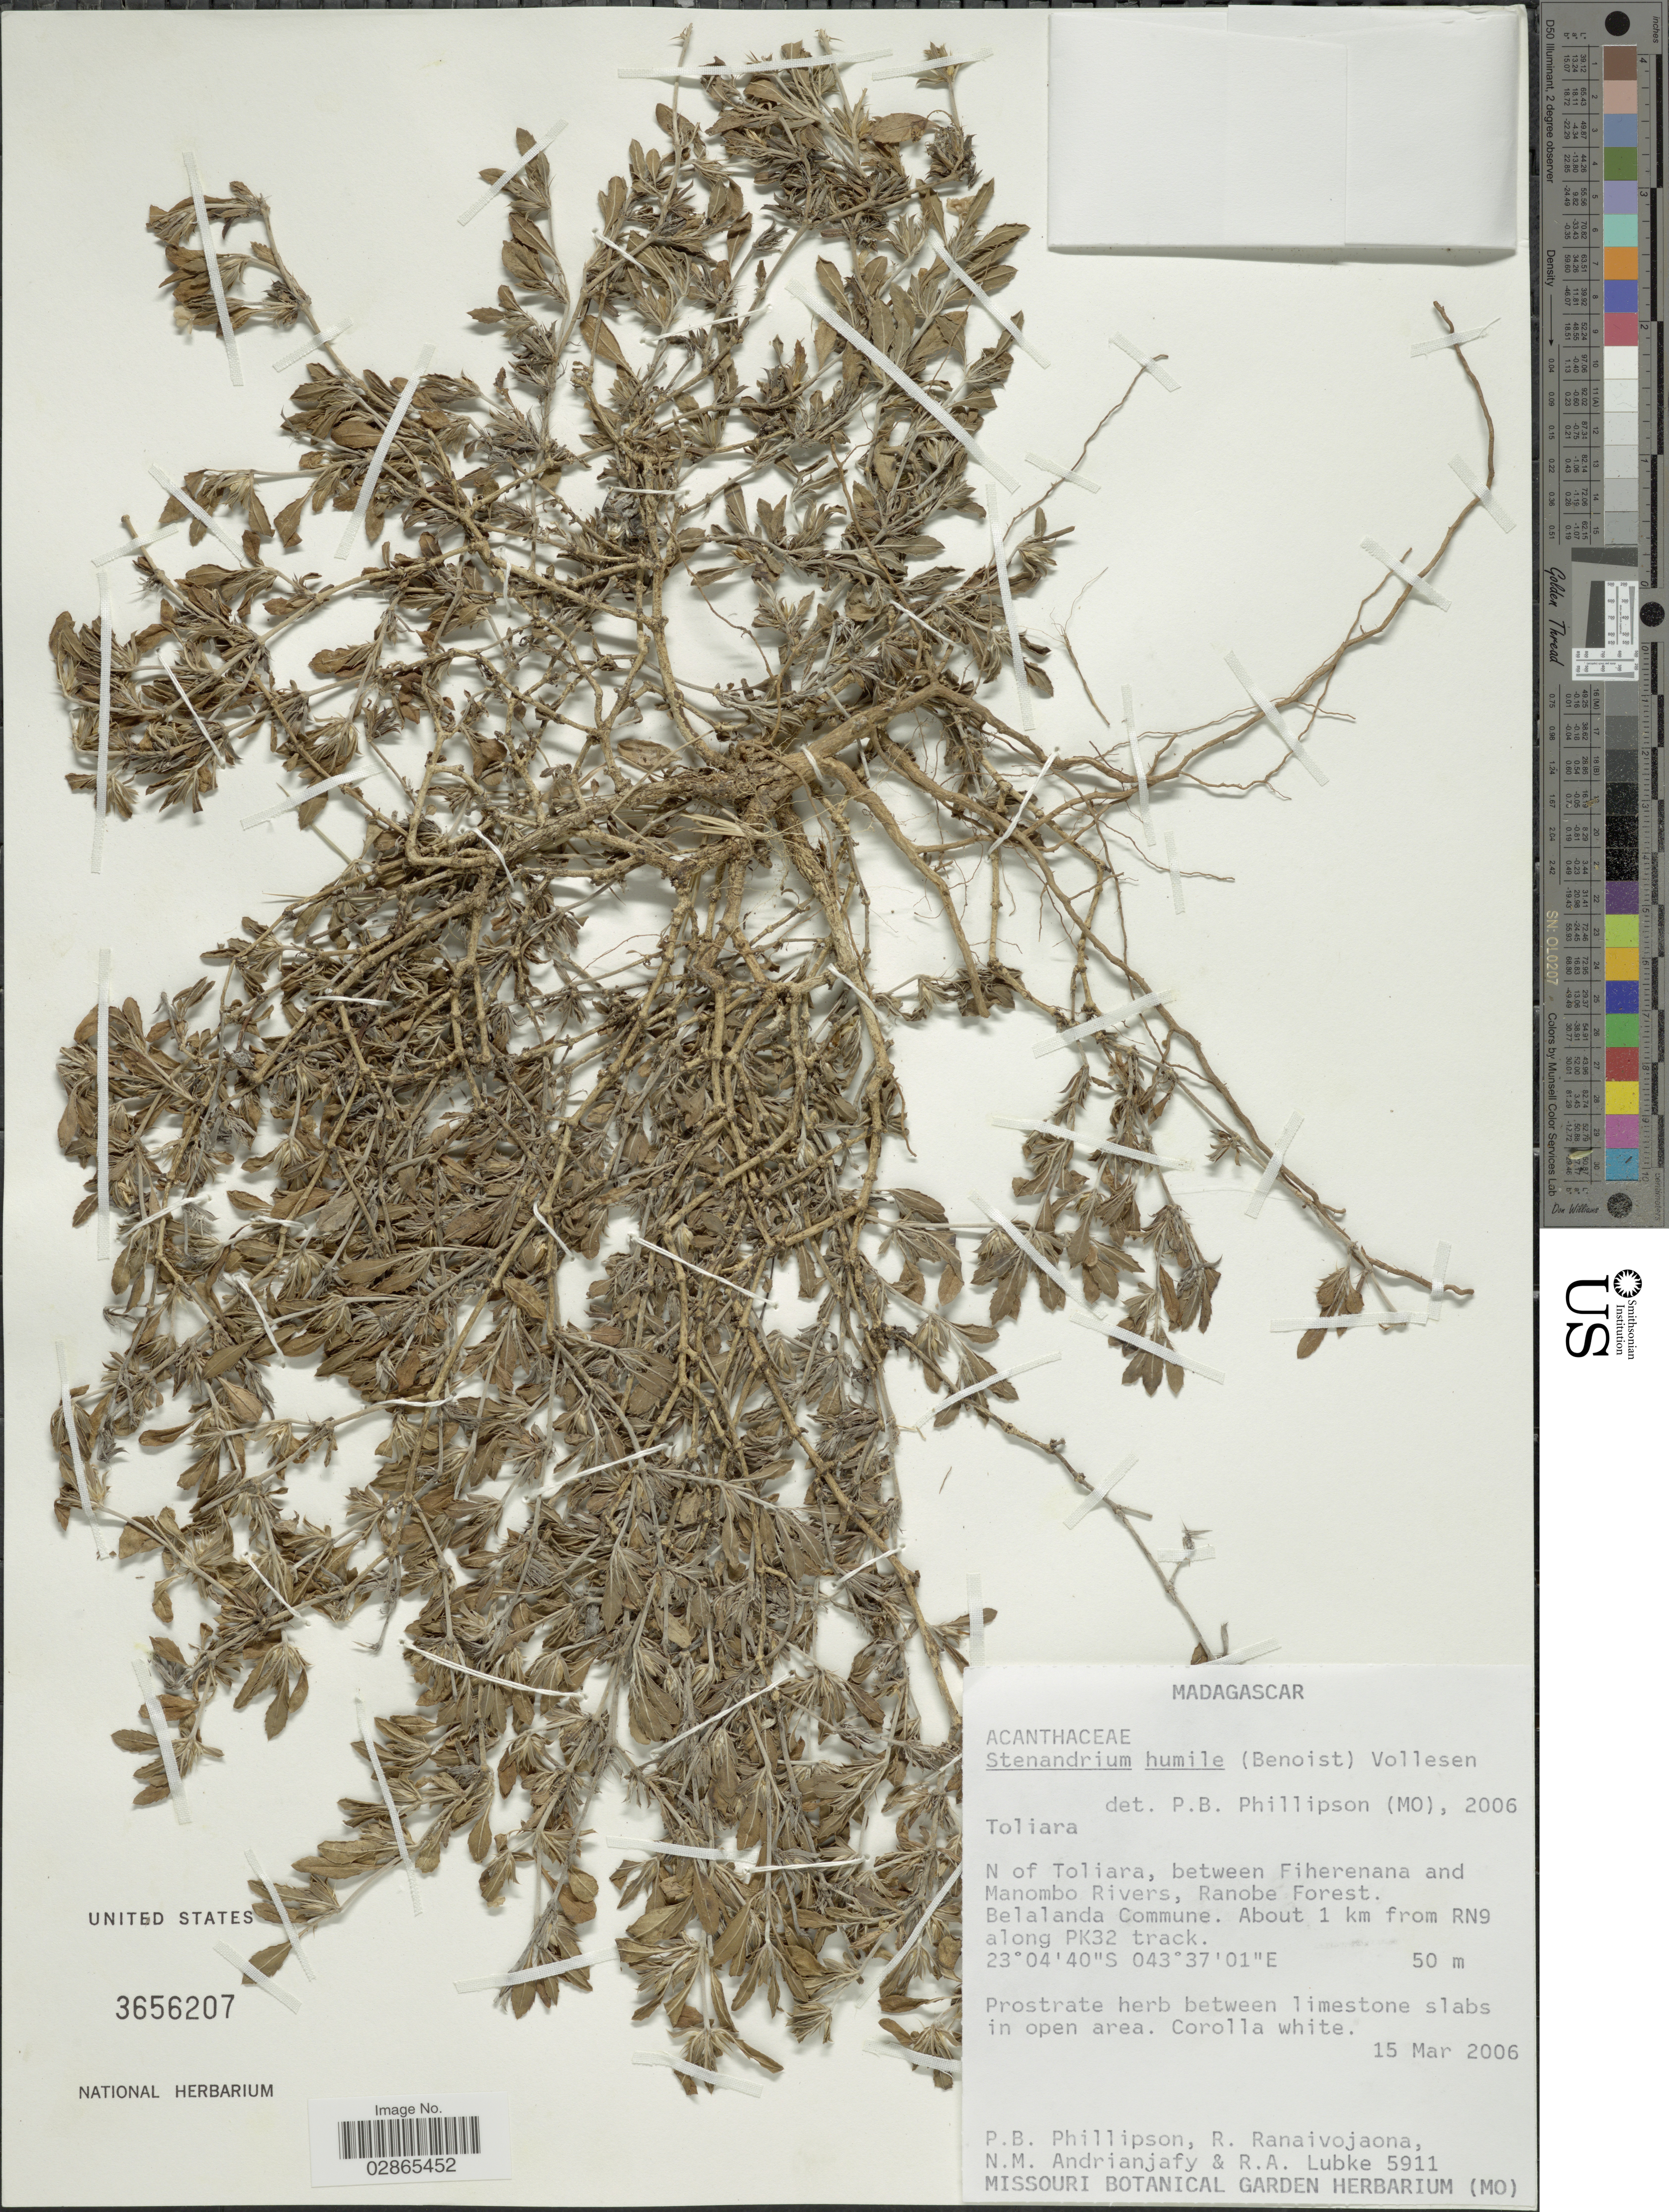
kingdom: Plantae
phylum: Tracheophyta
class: Magnoliopsida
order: Lamiales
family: Acanthaceae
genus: Stenandrium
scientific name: Stenandrium humile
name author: (Benoist) Vollesen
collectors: P. B. Phillipson, R. Ranaivojaona, N. M. Andrianjafy & R. Lubke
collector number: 5911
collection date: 2006-03-15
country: Madagascar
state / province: Atsimo-Andrefana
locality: N of Toliara, between Fiherenana and Manombo Rivers, Ranobe Forest. Belalanda Commune. About 1 km from RN9 along PK32 track.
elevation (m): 50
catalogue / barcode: US 3656207